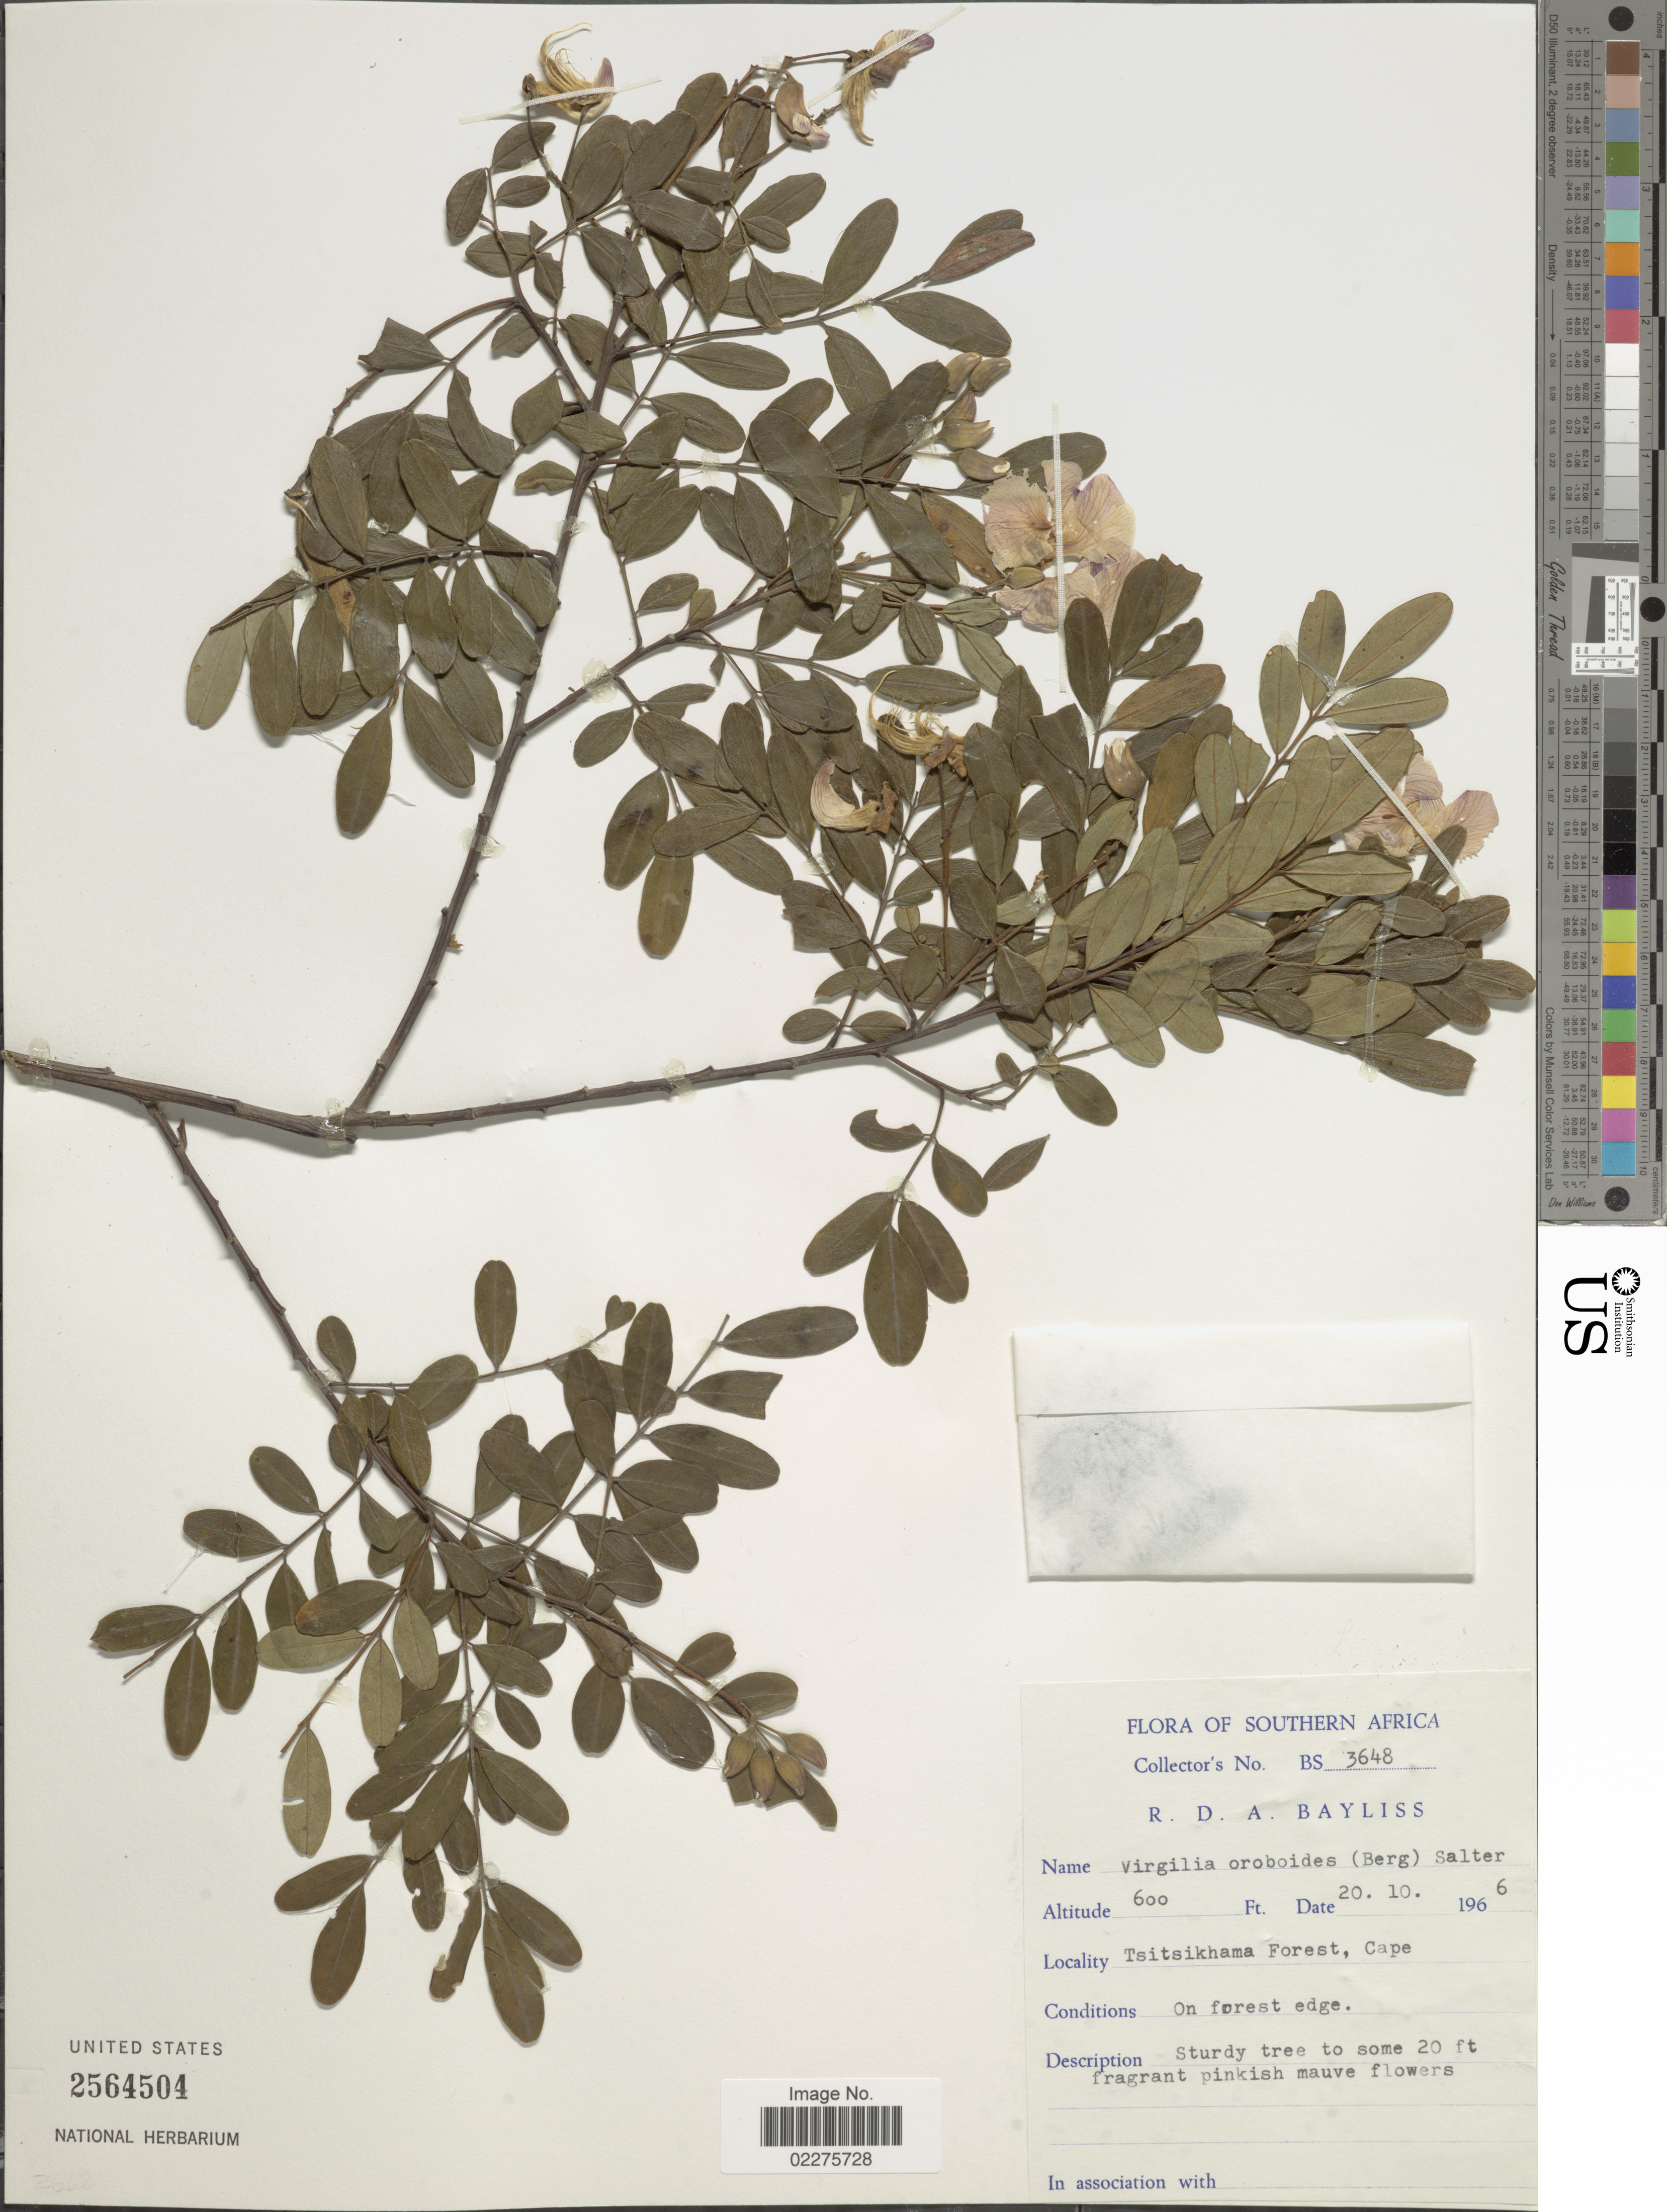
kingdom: Plantae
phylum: Tracheophyta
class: Magnoliopsida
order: Fabales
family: Fabaceae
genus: Virgilia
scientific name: Virgilia oroboides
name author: (Bergius) T.M. Salter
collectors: R. Bayliss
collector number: BS 3648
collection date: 1966-10-20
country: South Africa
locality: Southern Africa. Tsitsikhama Forest, Cape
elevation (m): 183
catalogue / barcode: US 2564504